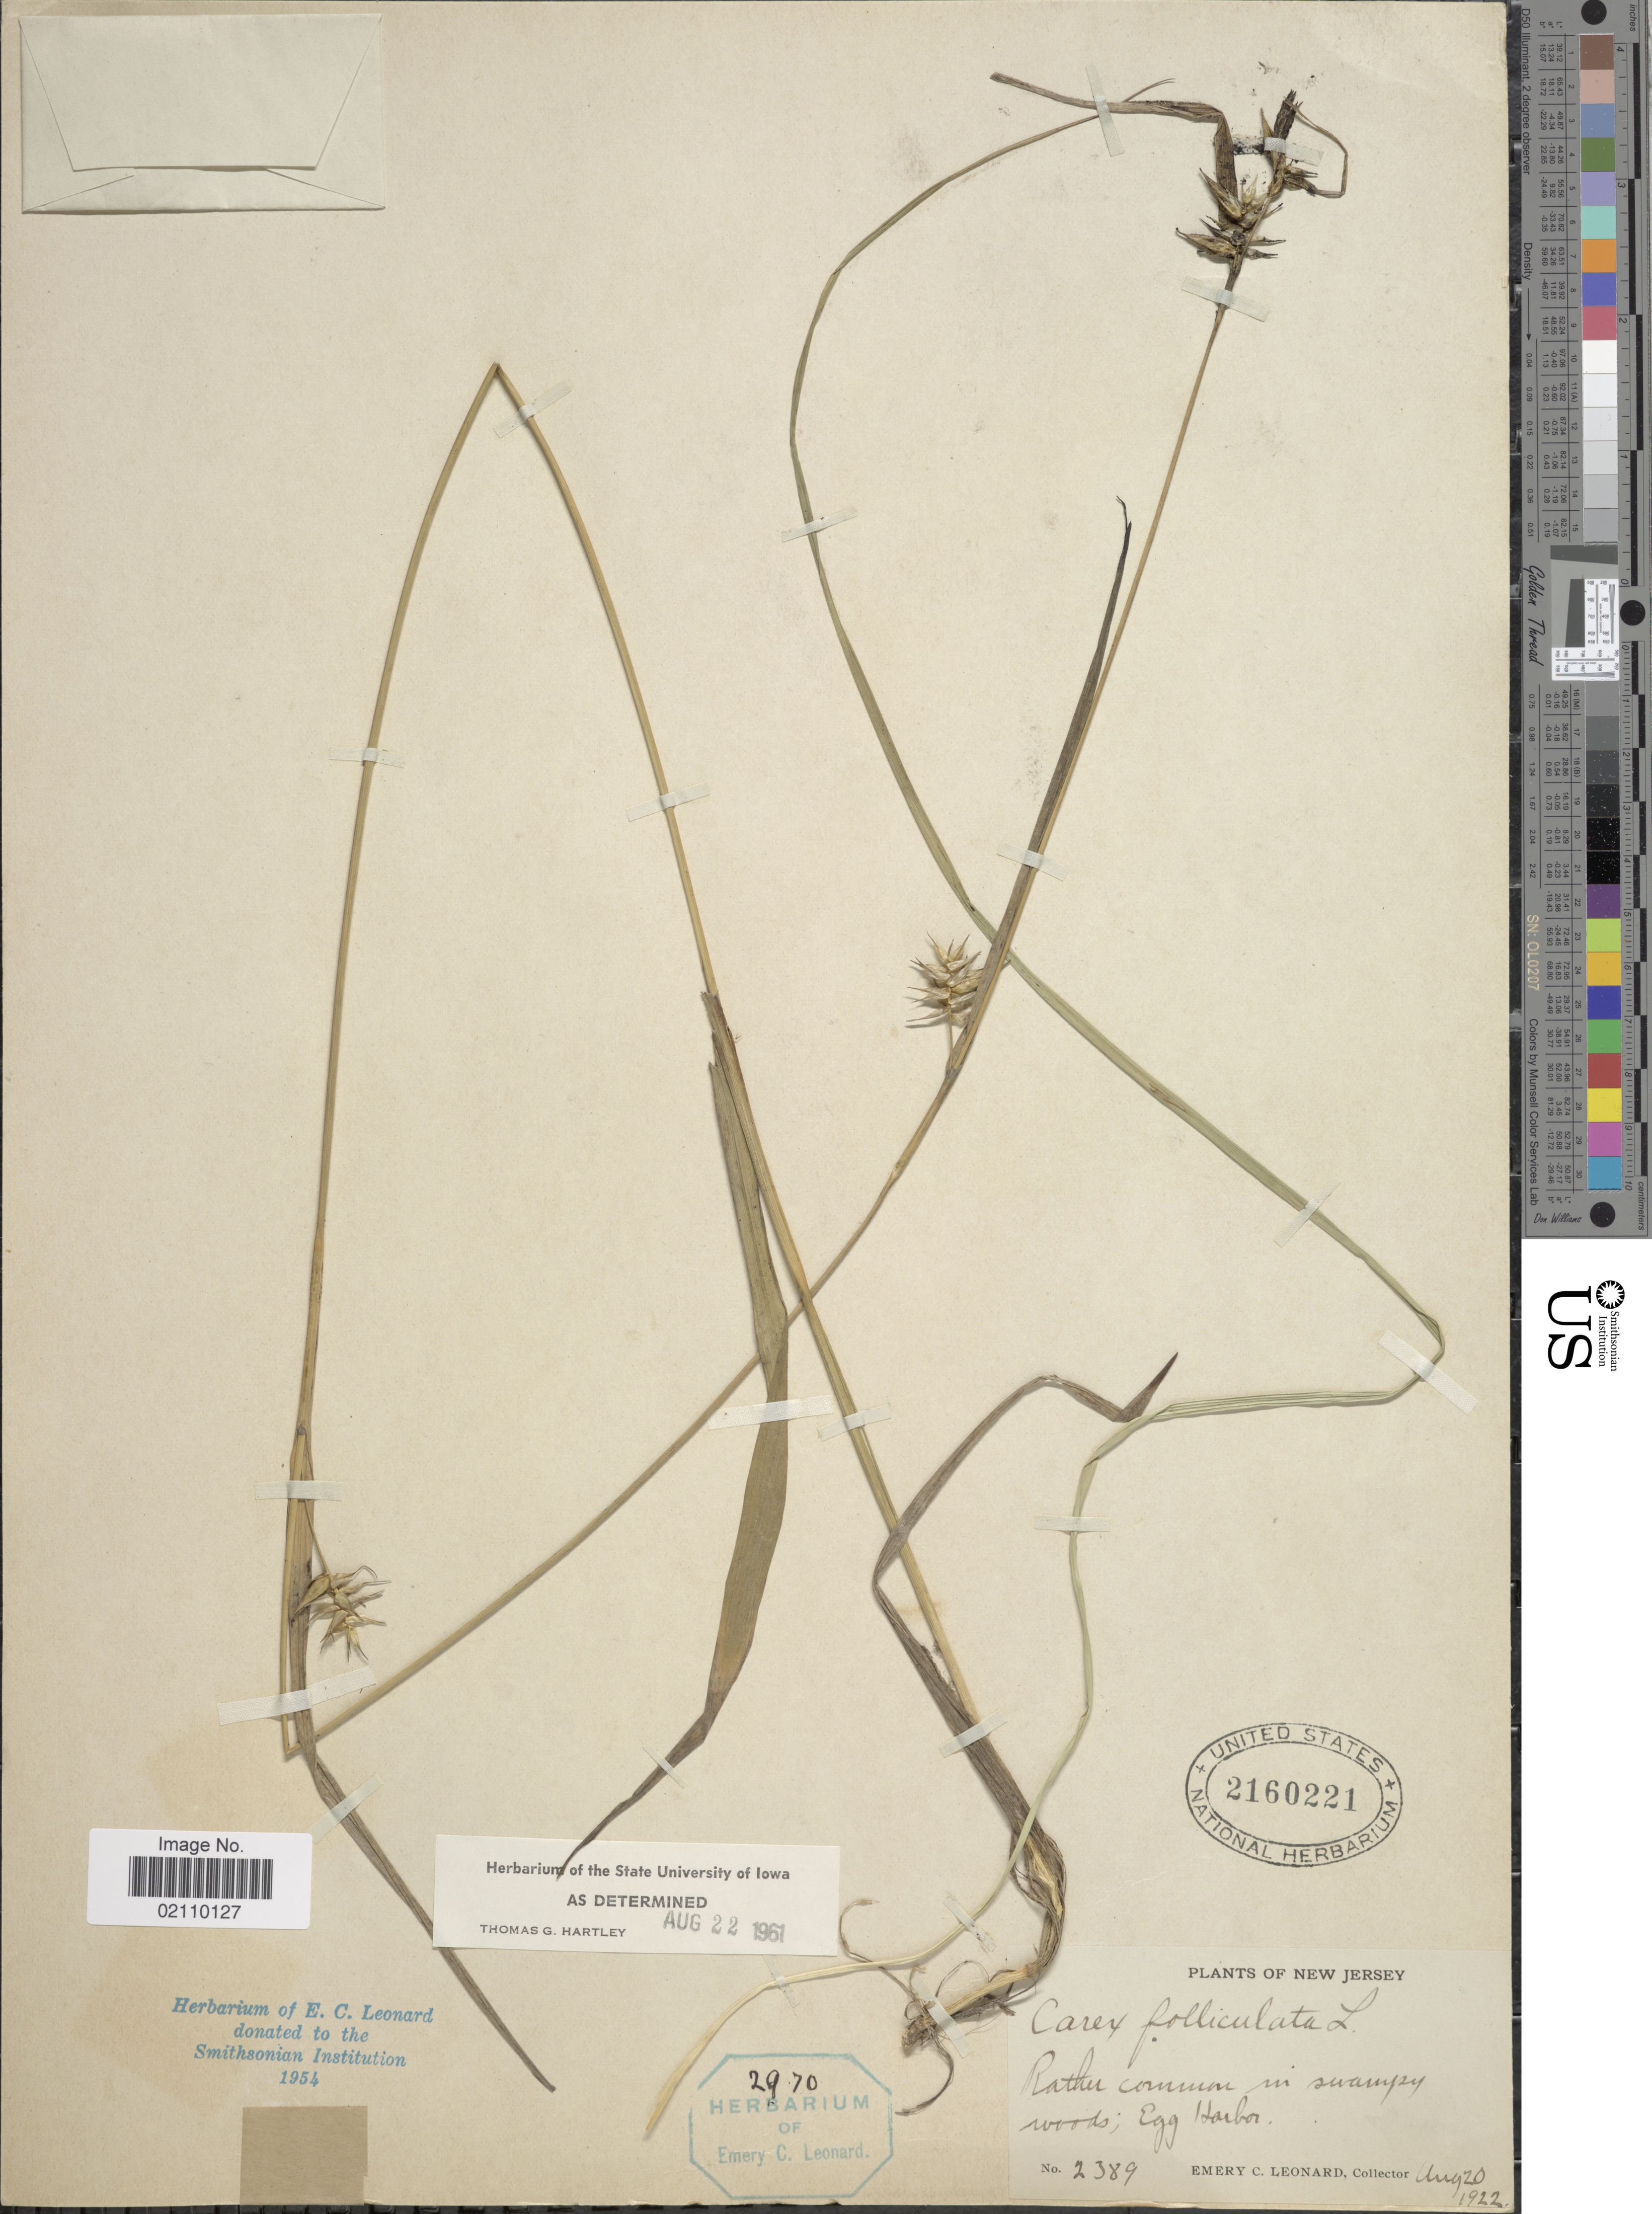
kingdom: Plantae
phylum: Tracheophyta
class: Liliopsida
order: Poales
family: Cyperaceae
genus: Carex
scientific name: Carex folliculata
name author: L.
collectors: E. C. Leonard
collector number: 2389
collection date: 1922-08-20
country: United States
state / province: New Jersey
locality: Rather common in swampy woods; Egg Harbor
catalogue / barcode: US 2160221